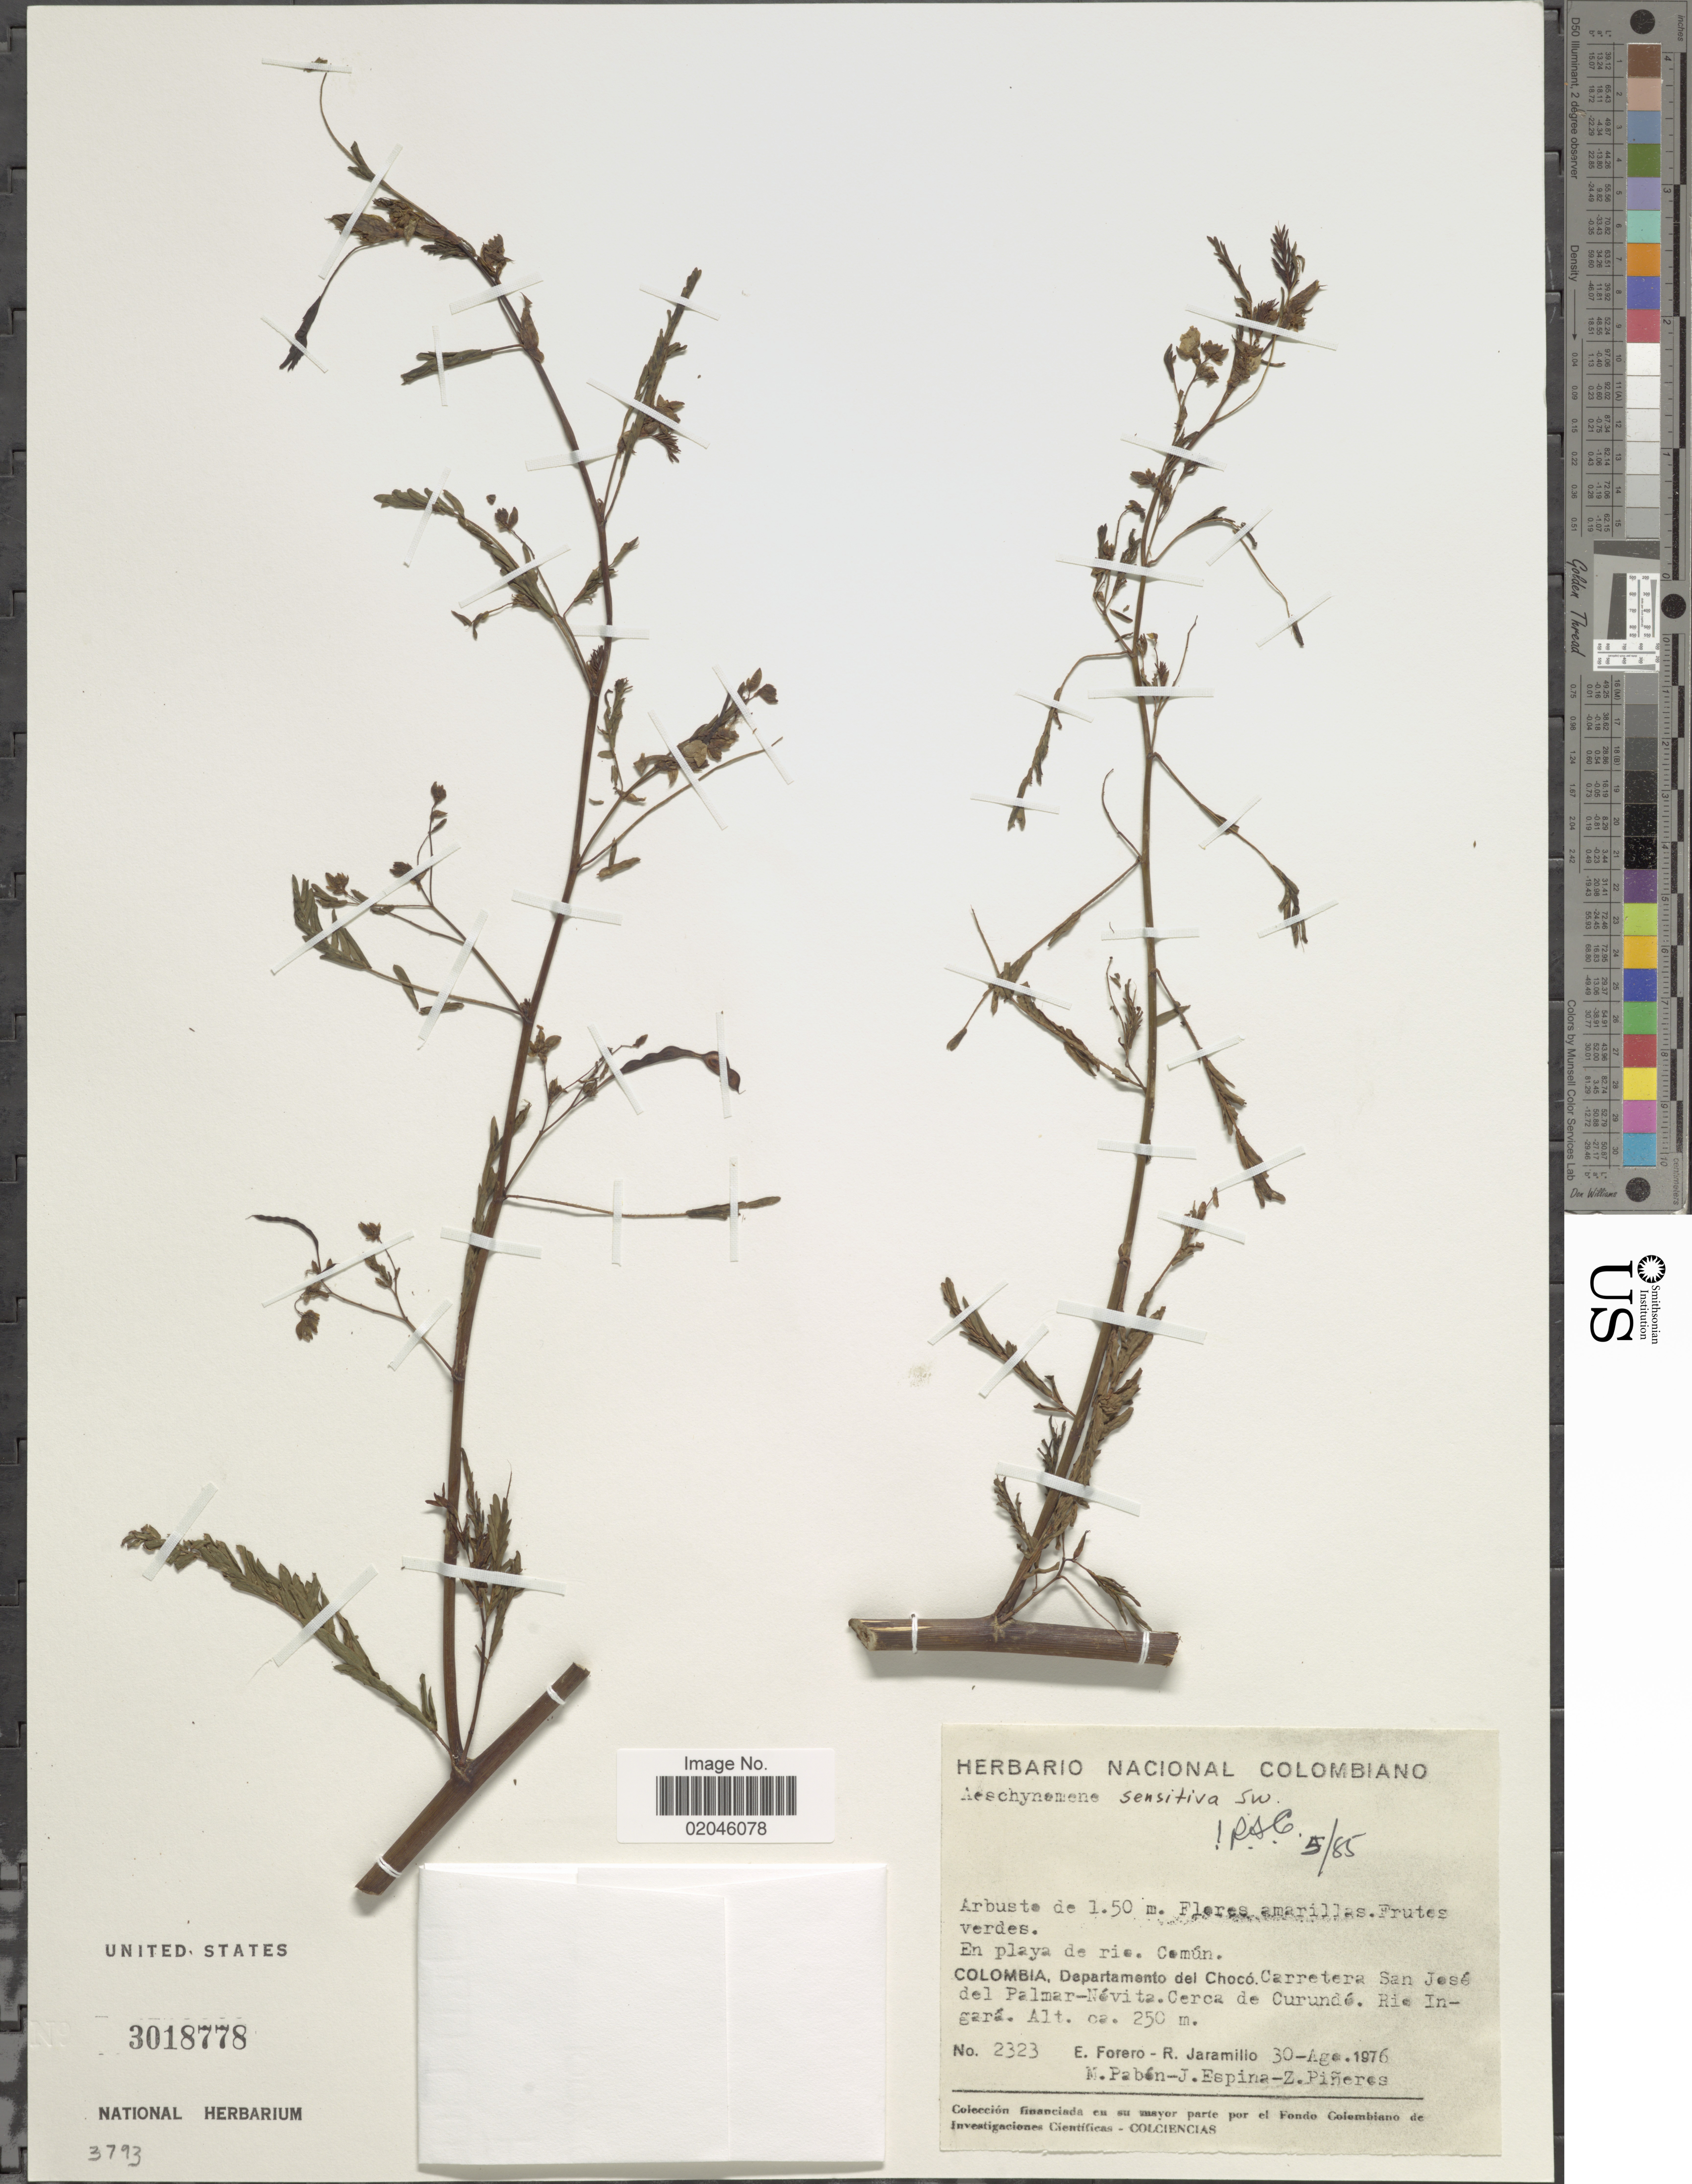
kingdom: Plantae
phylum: Tracheophyta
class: Magnoliopsida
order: Fabales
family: Fabaceae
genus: Aeschynomene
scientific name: Aeschynomene sensitiva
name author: Sw.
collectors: E. Forero, R. Jaramillo M., M. Paben, J. Espina & Z. Pineros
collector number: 2323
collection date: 1976-08-30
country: Colombia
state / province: Chocó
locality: Carretera San Jose del Palmar - Nevita. Cerca de Curundo. Rio Ingara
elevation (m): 250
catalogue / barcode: US 3018778